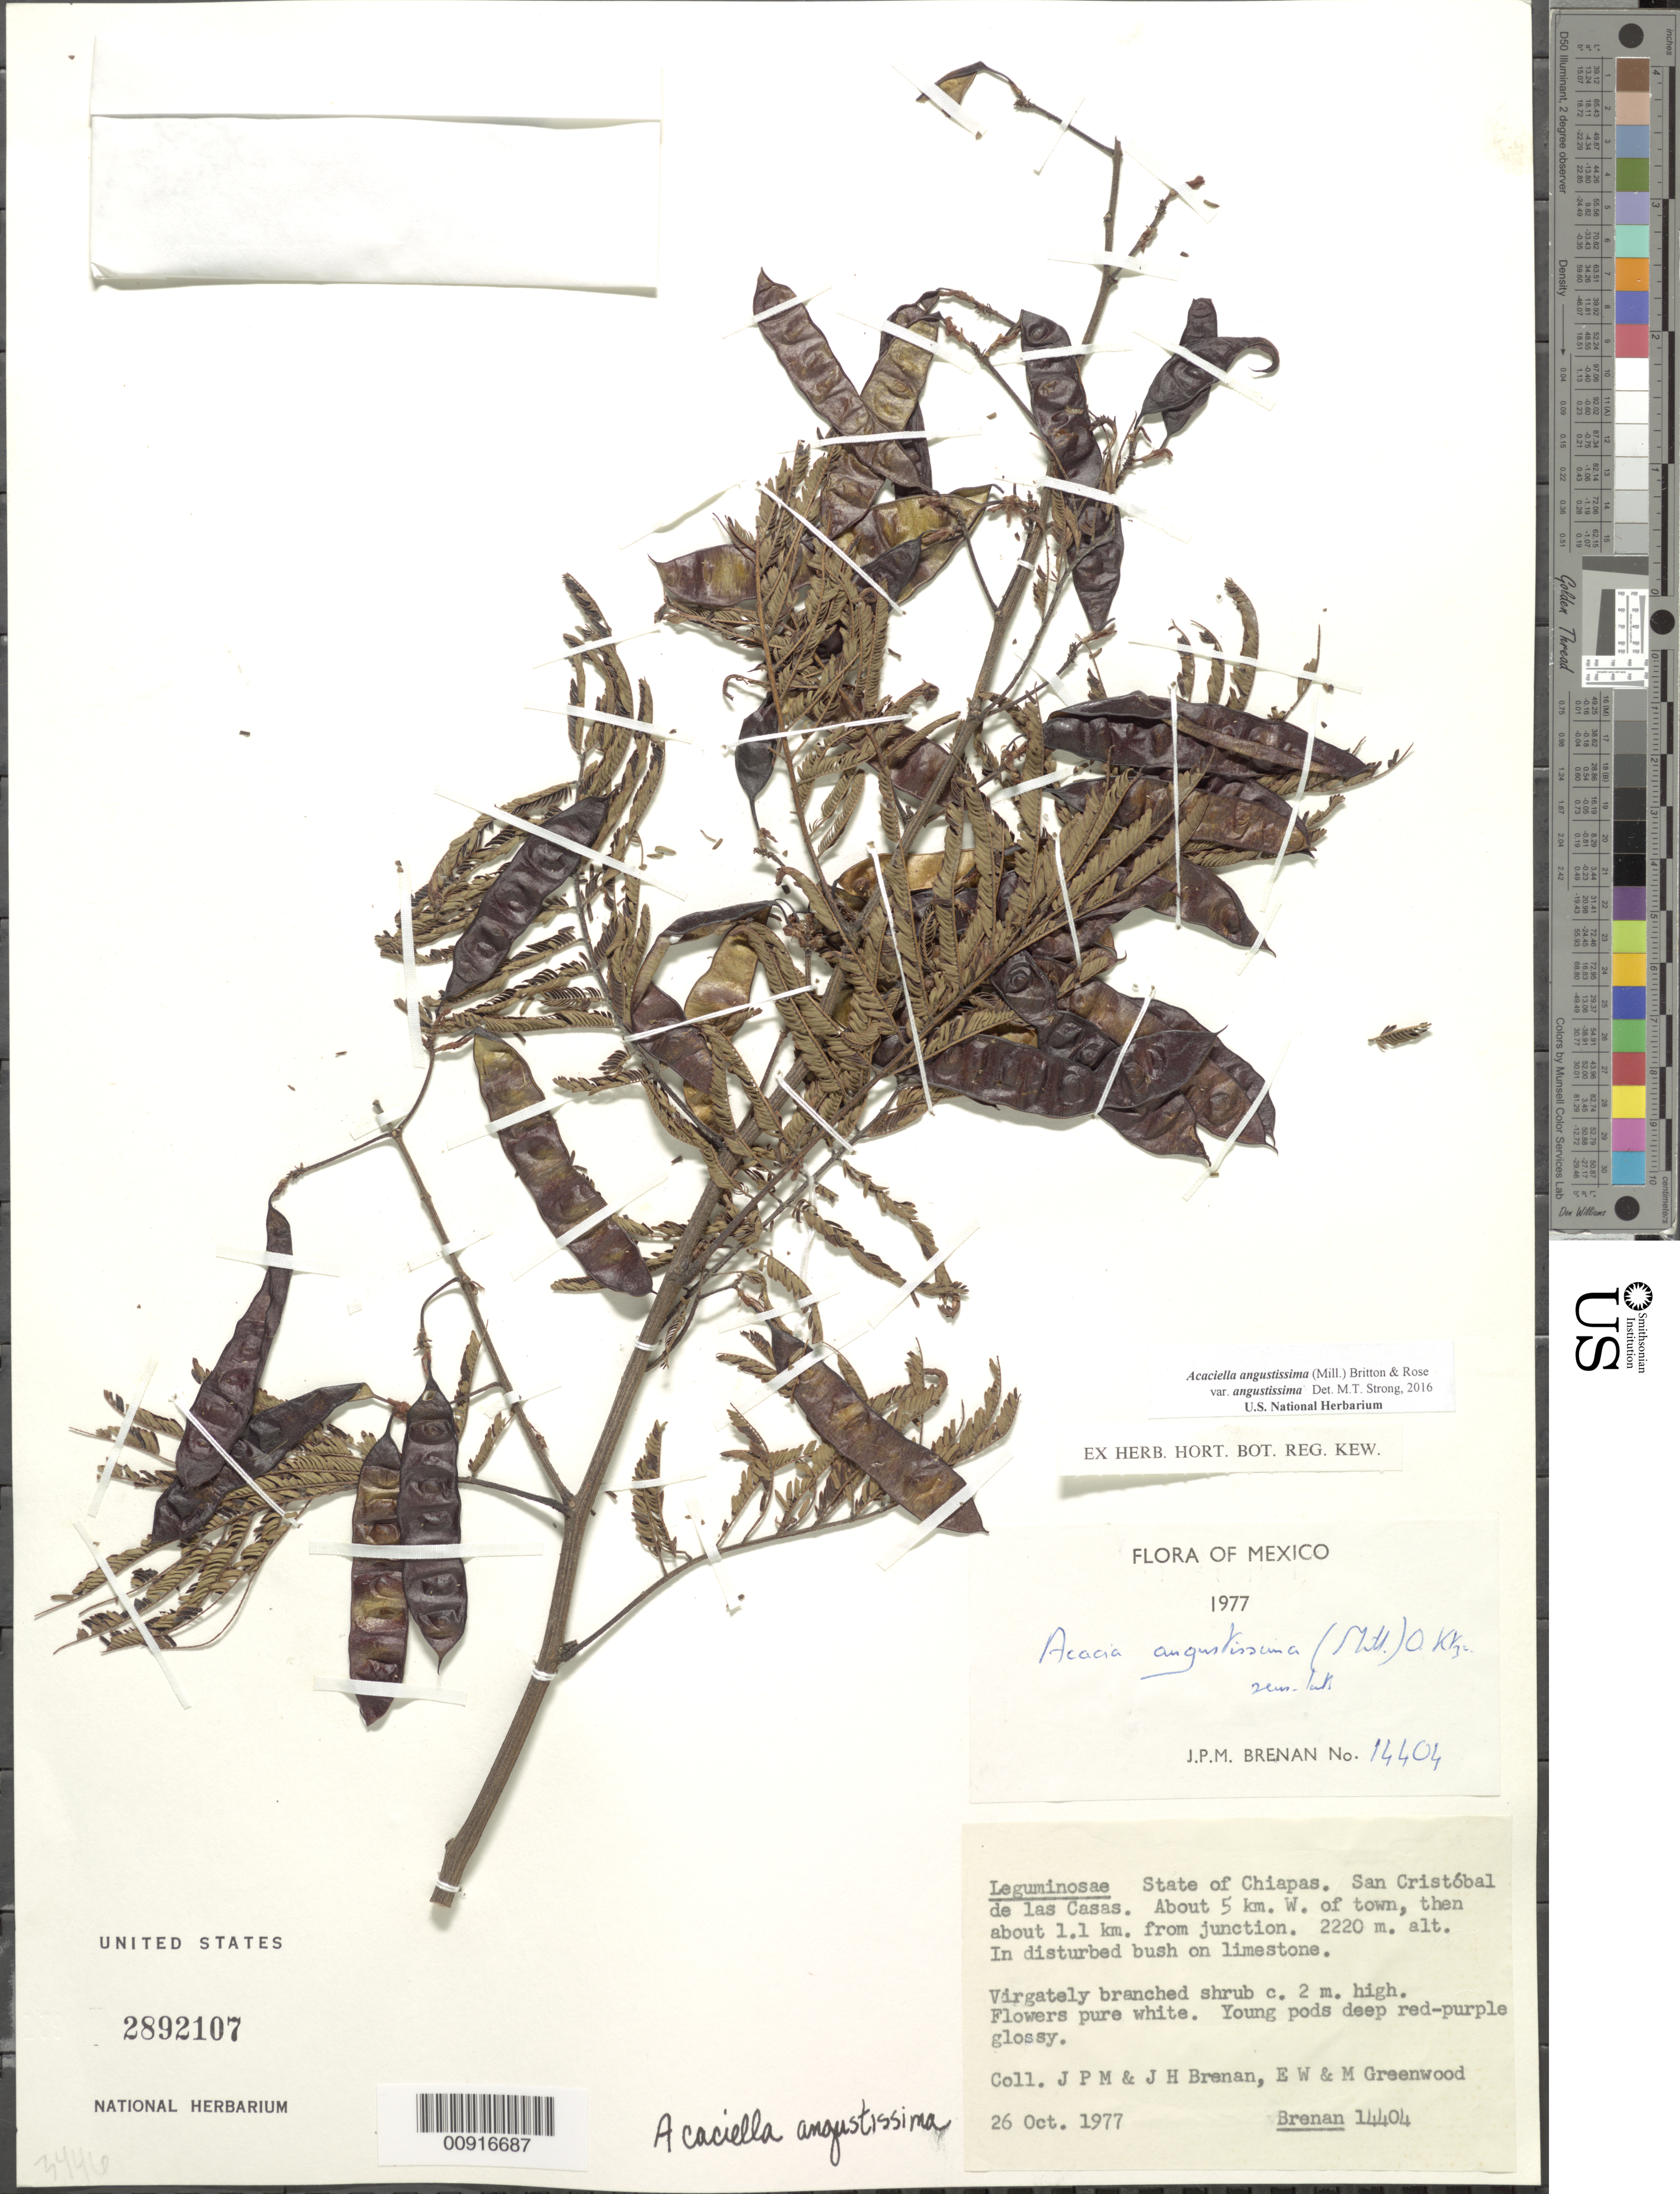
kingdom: Plantae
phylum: Tracheophyta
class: Magnoliopsida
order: Fabales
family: Fabaceae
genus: Acaciella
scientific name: Acaciella angustissima var. angustissima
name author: (Mill.) Britton & Rose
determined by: Strong, M. T., (US), Smithsonian Institution - National Museum of Natural History (UNITED STATES)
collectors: J. Brenan, J. H. Brenan, E. Greenwood & Greenwood, M.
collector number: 14404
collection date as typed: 26 Oct 1977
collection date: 1977-10-26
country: Mexico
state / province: Chiapas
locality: State of Chiapas. San Cristóbal de las Casas. About 5 km. W of town, then about 1.1 km. from junction.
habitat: In disturbed bush on limestone.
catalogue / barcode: US 2892107